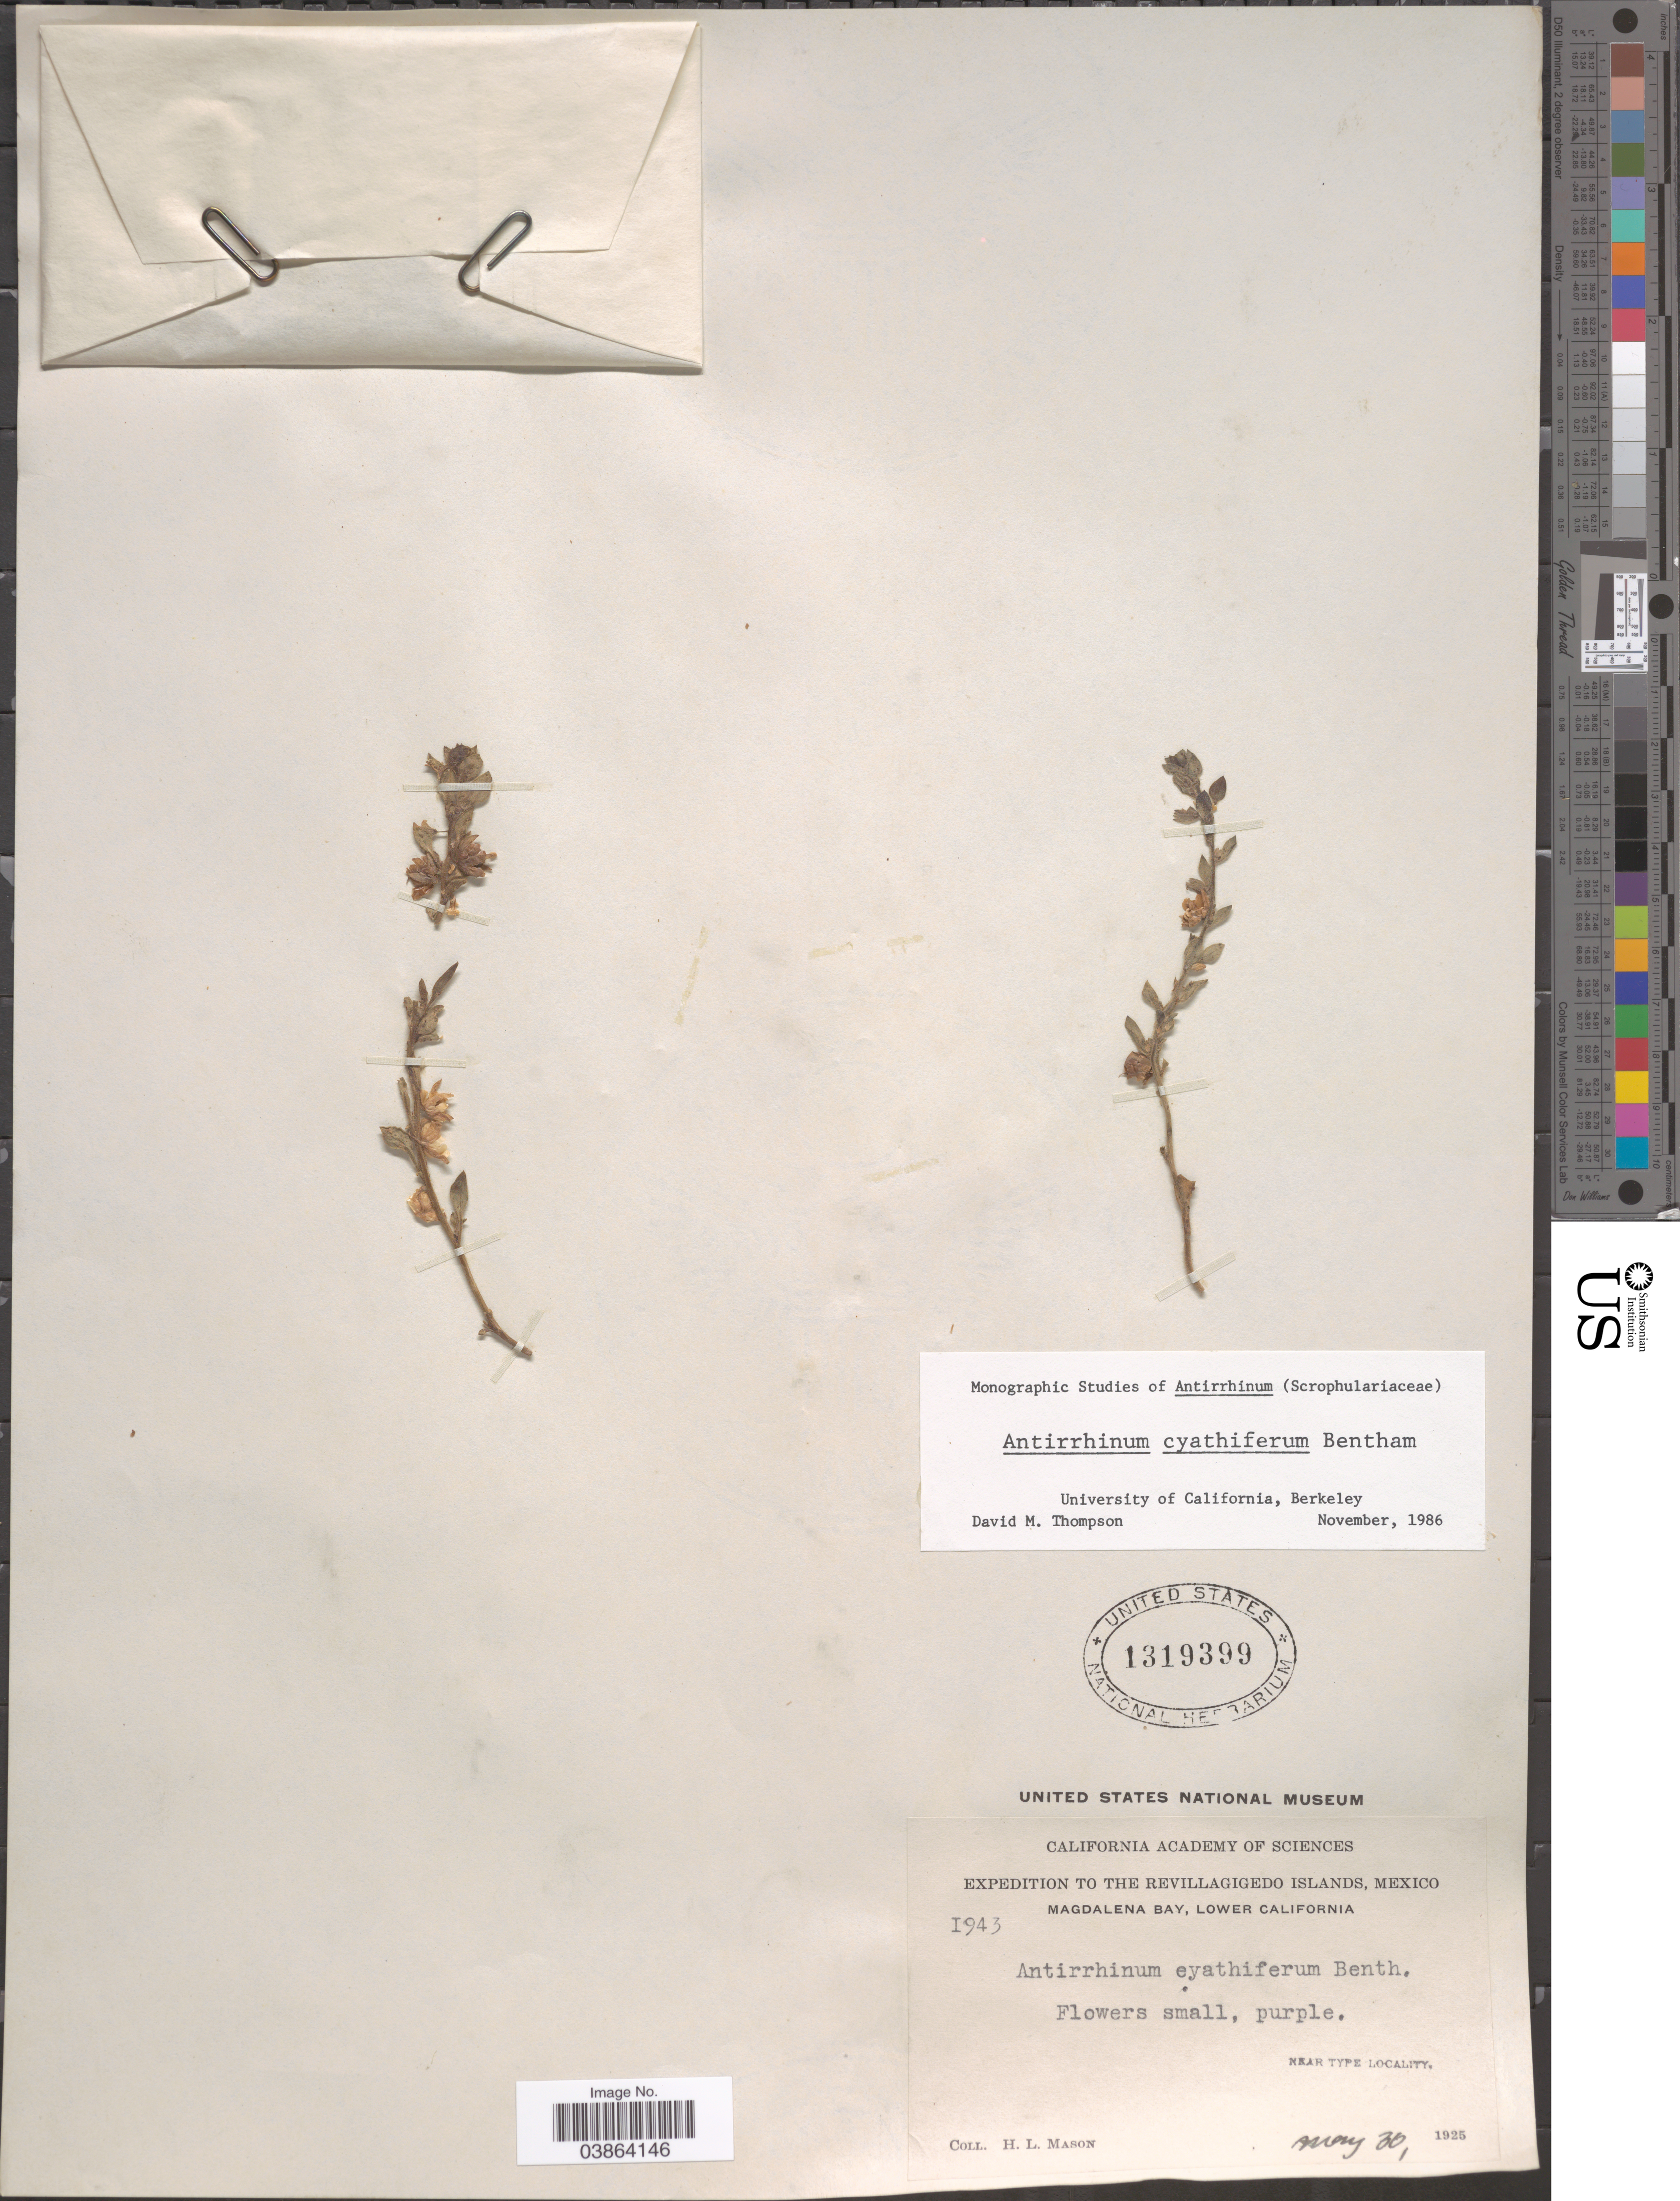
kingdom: Plantae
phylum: Tracheophyta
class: Magnoliopsida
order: Lamiales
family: Plantaginaceae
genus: Pseudorontium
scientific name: Pseudorontium cyathiferum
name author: (Benth.) Rothm.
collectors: H. L. Mason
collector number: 1943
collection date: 1925-05-30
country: Mexico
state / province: Baja California Norte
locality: The Revillagigedo Islands, Magdalena Bay, Lower California.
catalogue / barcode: US 1319399